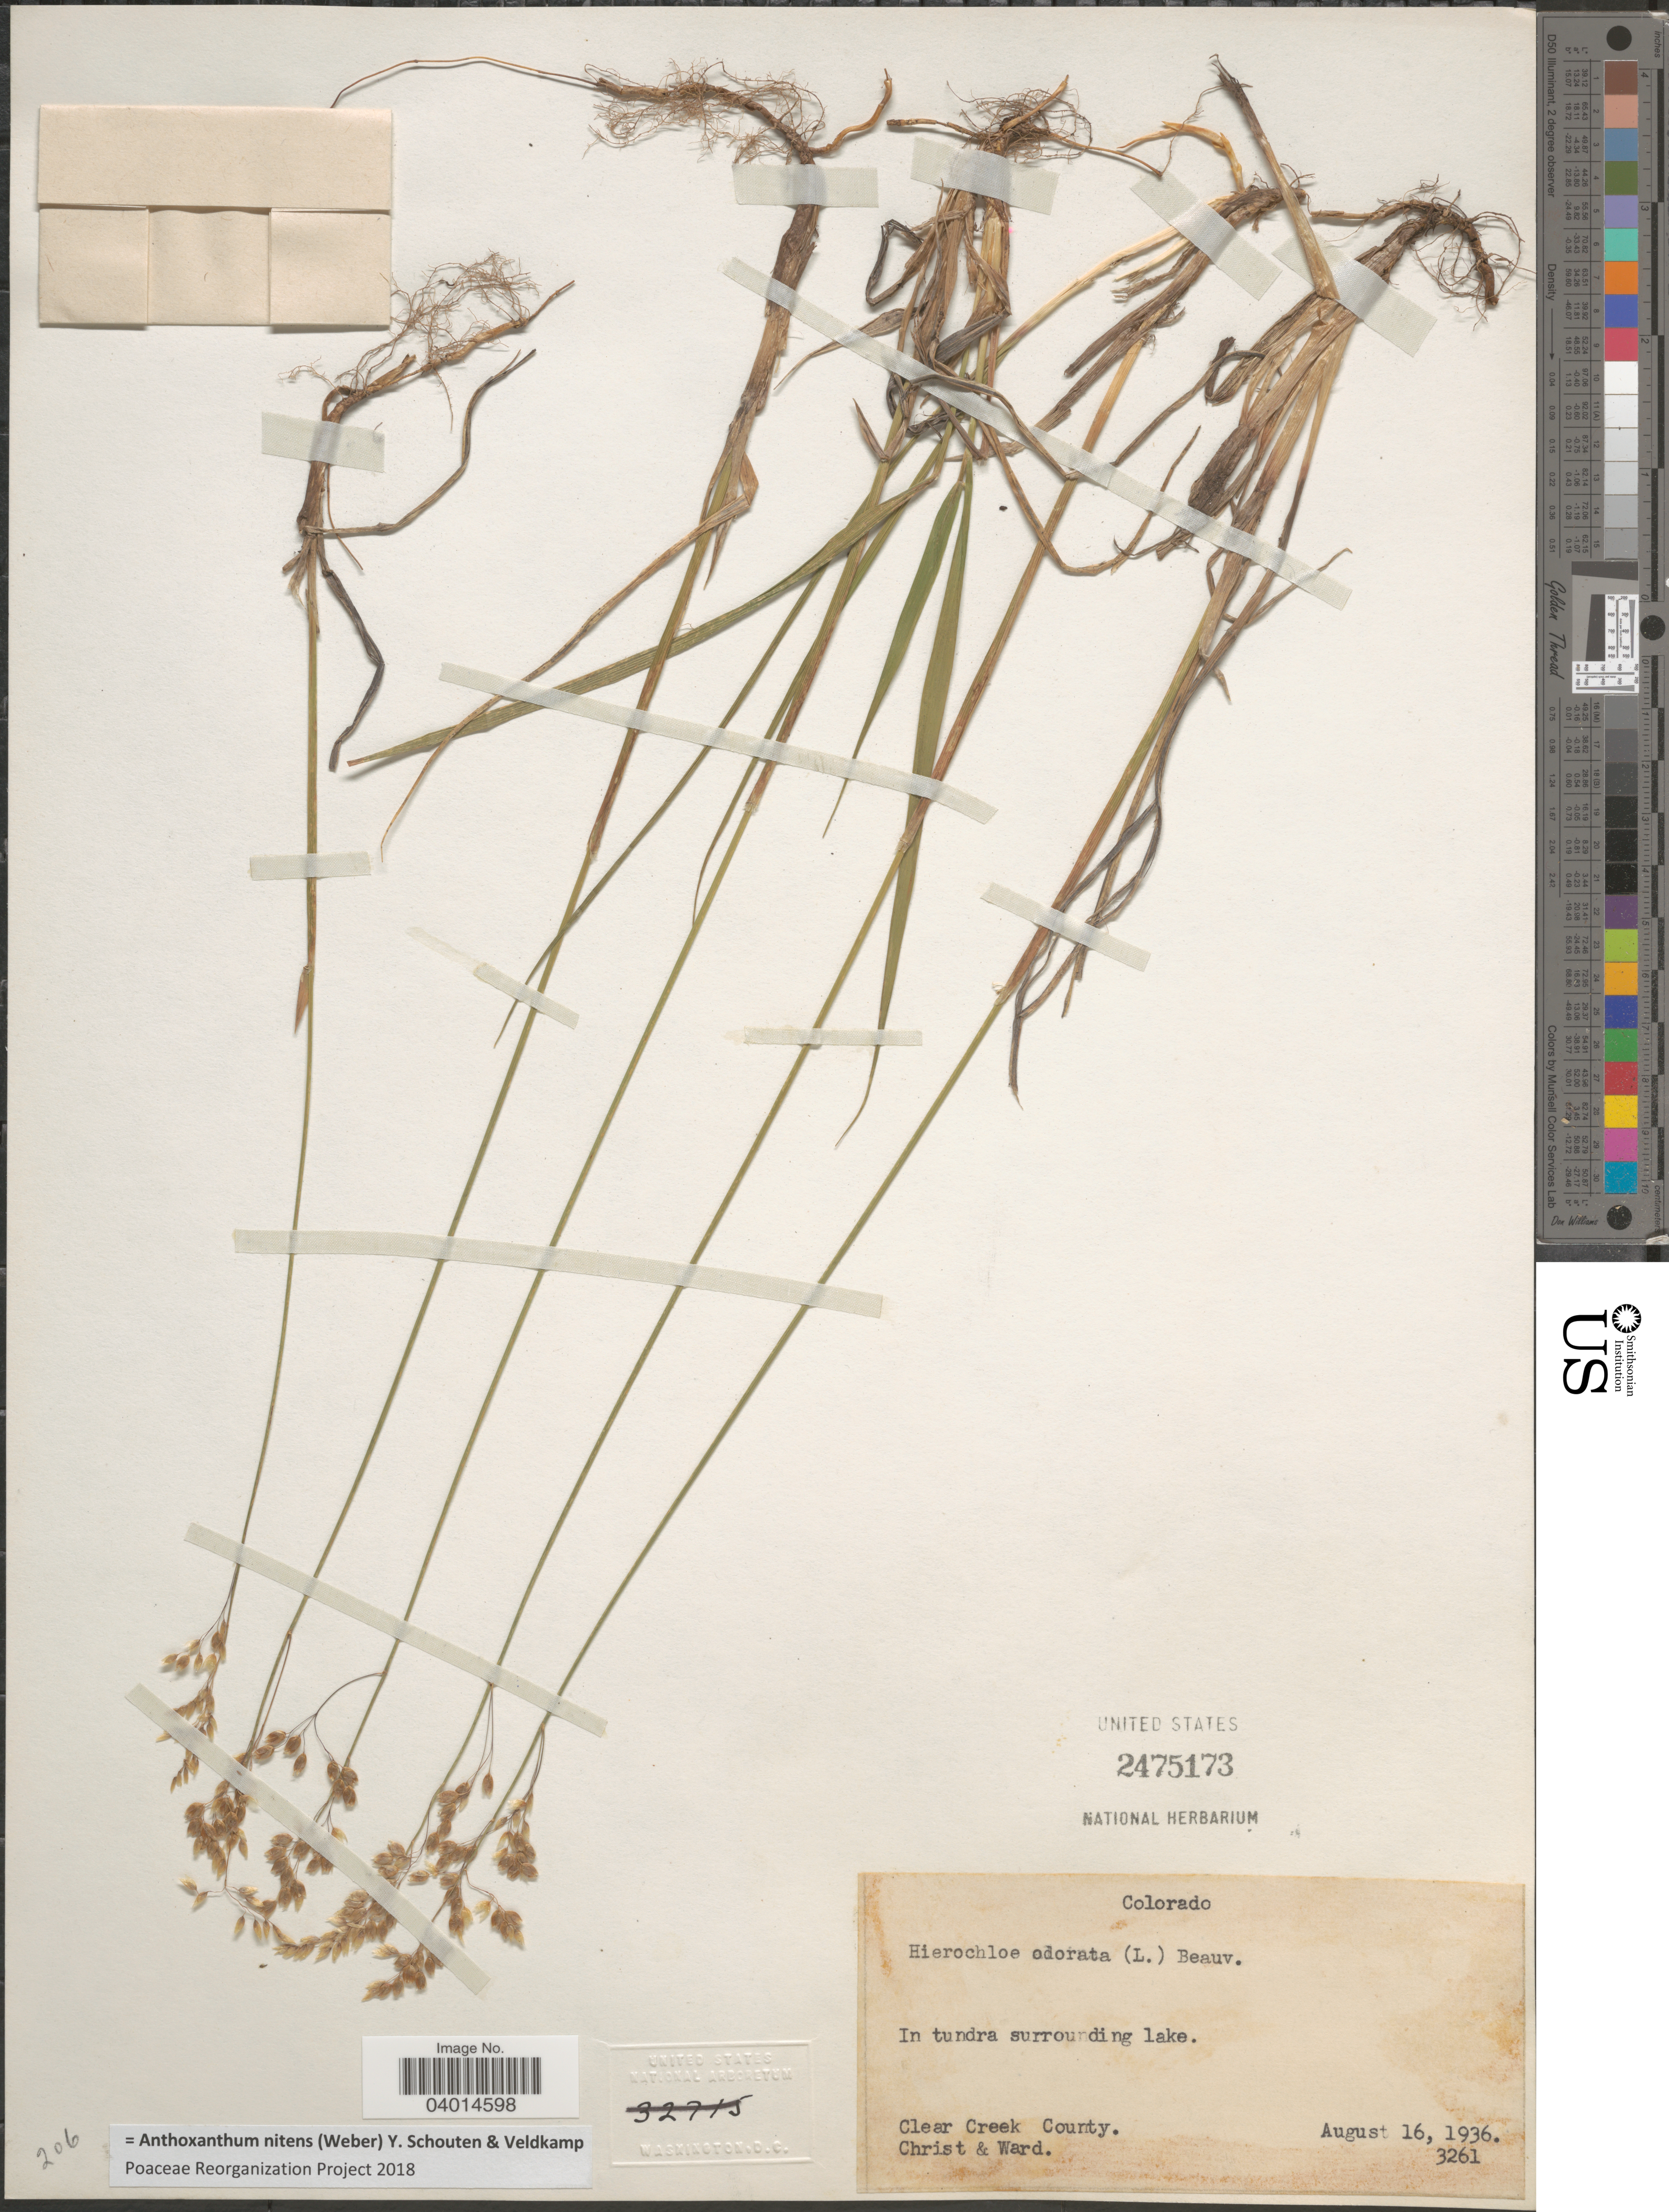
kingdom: Plantae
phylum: Tracheophyta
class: Liliopsida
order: Poales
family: Poaceae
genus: Anthoxanthum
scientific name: Anthoxanthum nitens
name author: (G.H. Weber) R.T.A. Schouten & Veldkamp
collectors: Christ & -- Ward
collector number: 3261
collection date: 1936-08-16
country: United States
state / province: Colorado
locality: Clear Creek County.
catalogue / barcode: US 2475173